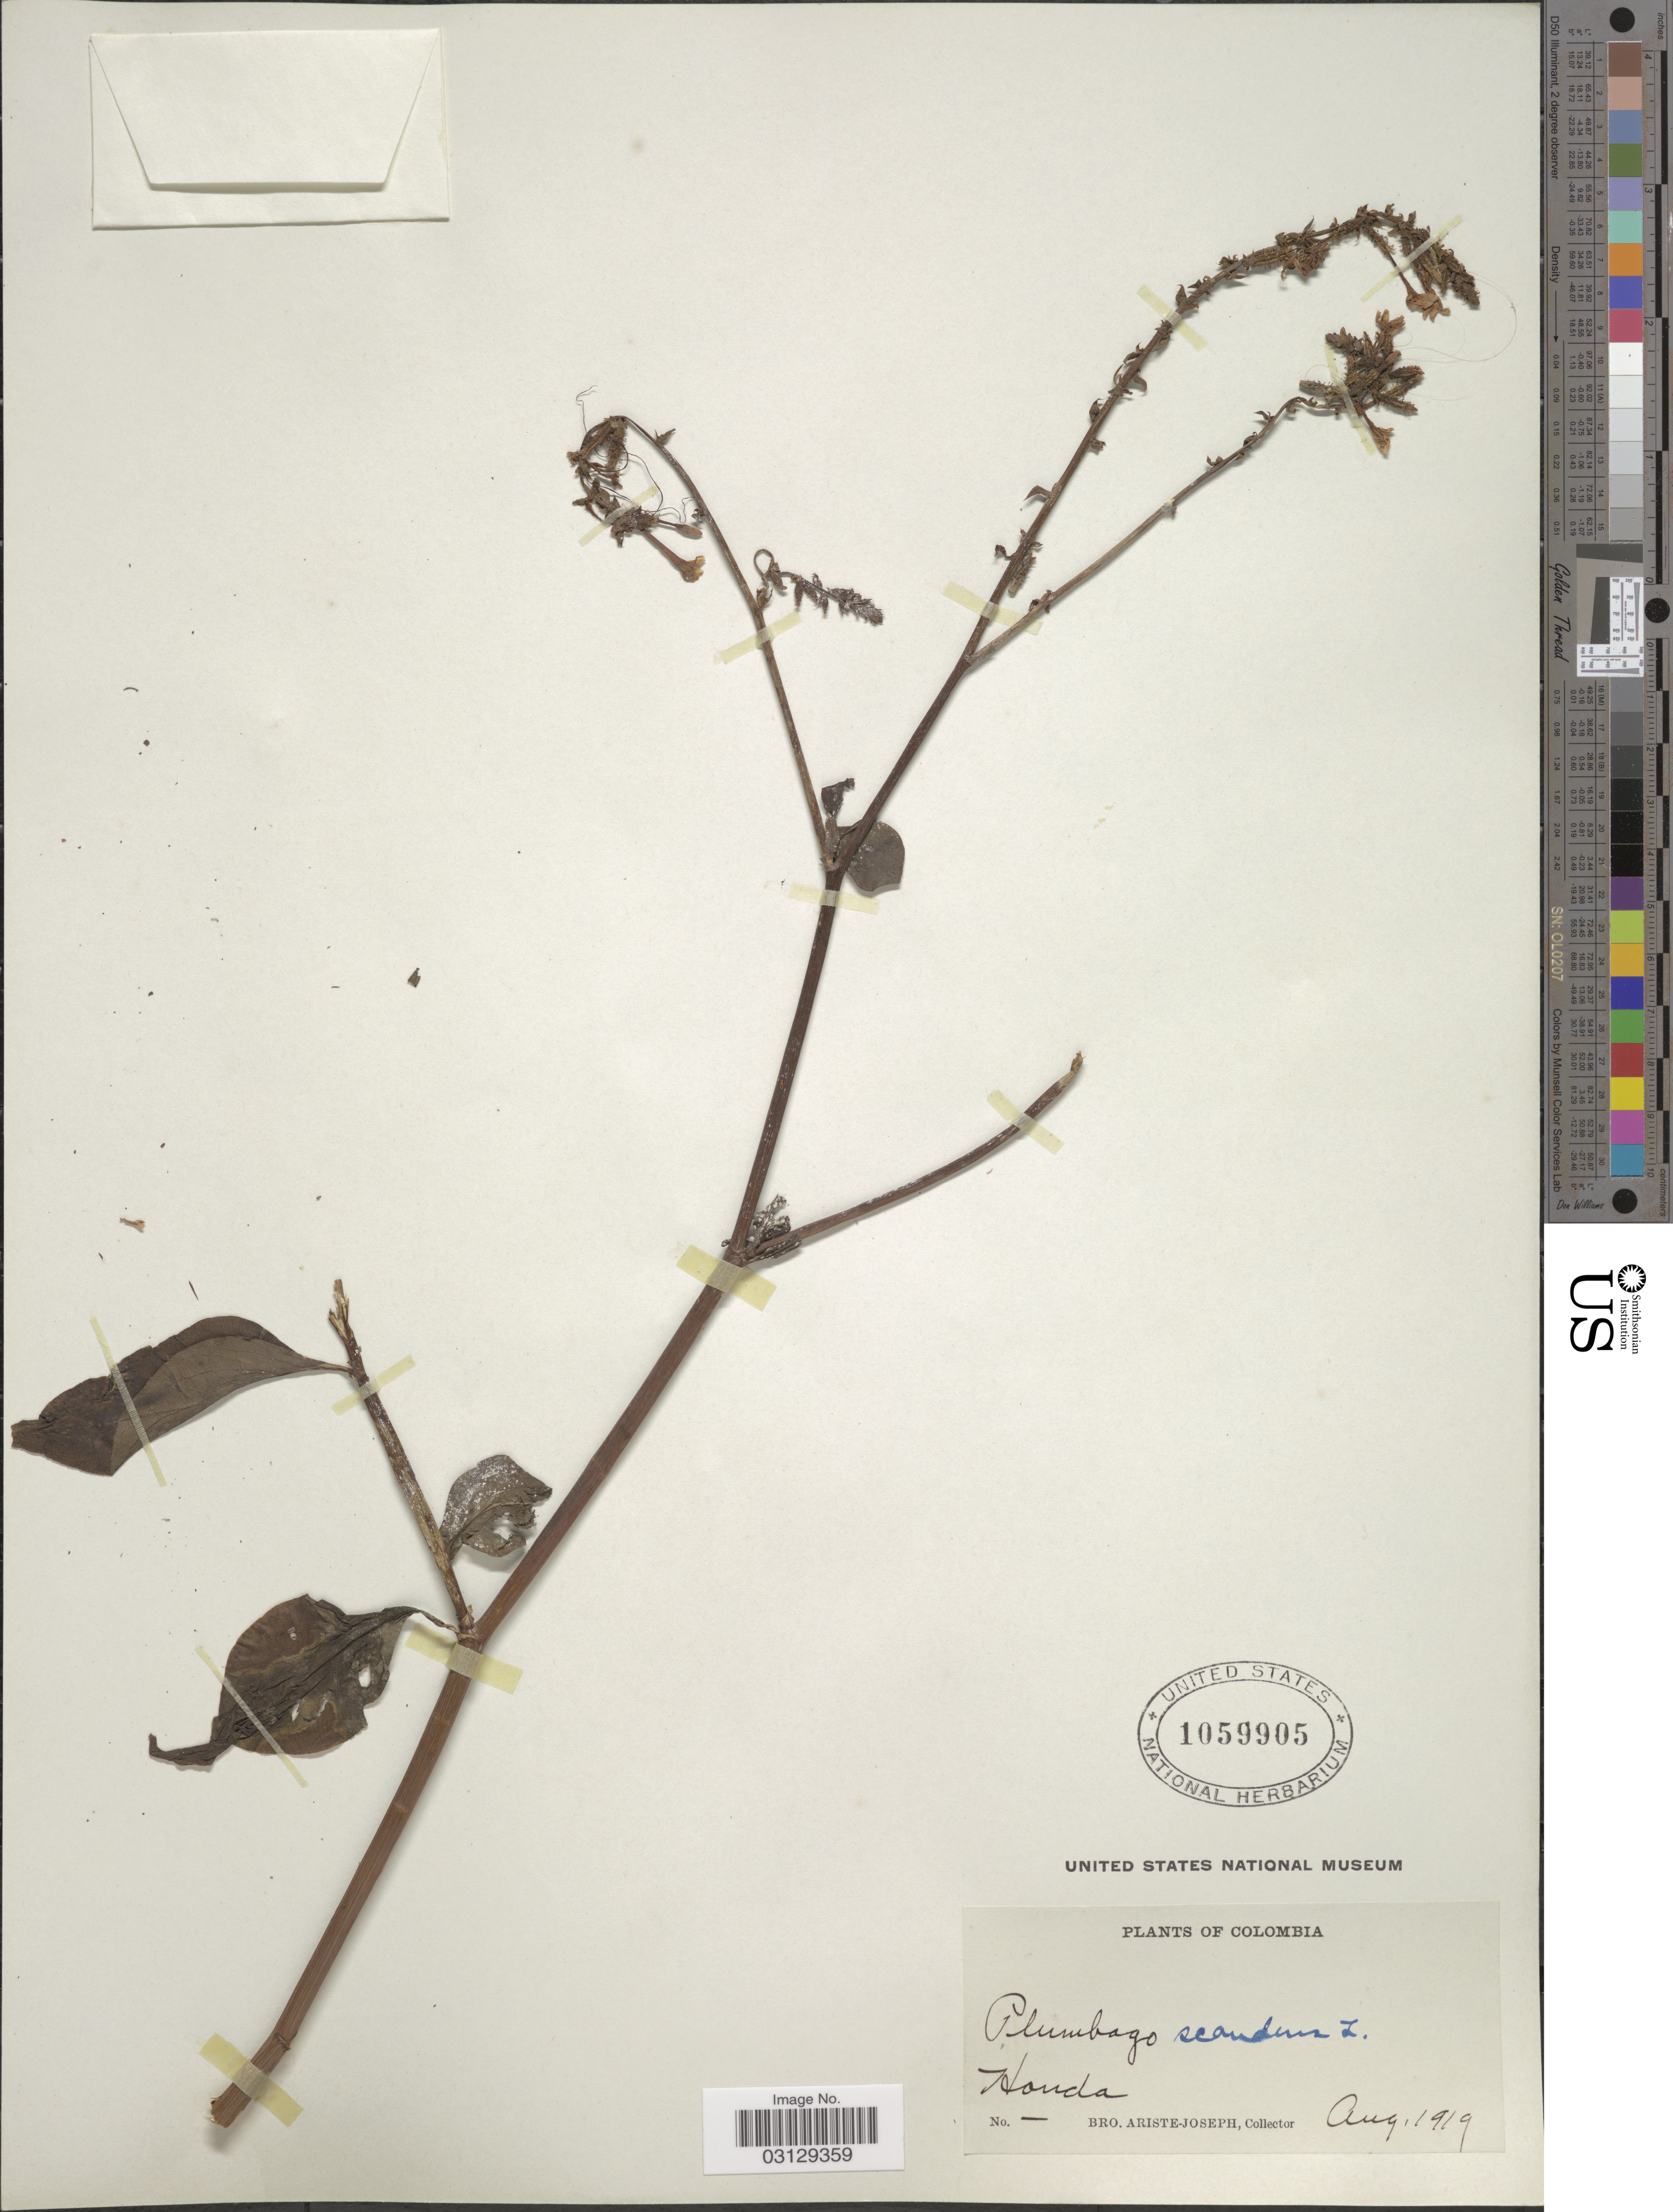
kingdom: Plantae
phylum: Tracheophyta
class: Magnoliopsida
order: Caryophyllales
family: Plumbaginaceae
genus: Plumbago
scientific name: Plumbago scandens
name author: L.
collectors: Bro. Ariste-Joseph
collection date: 1919-08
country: Colombia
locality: Honda.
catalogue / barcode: US 1059905